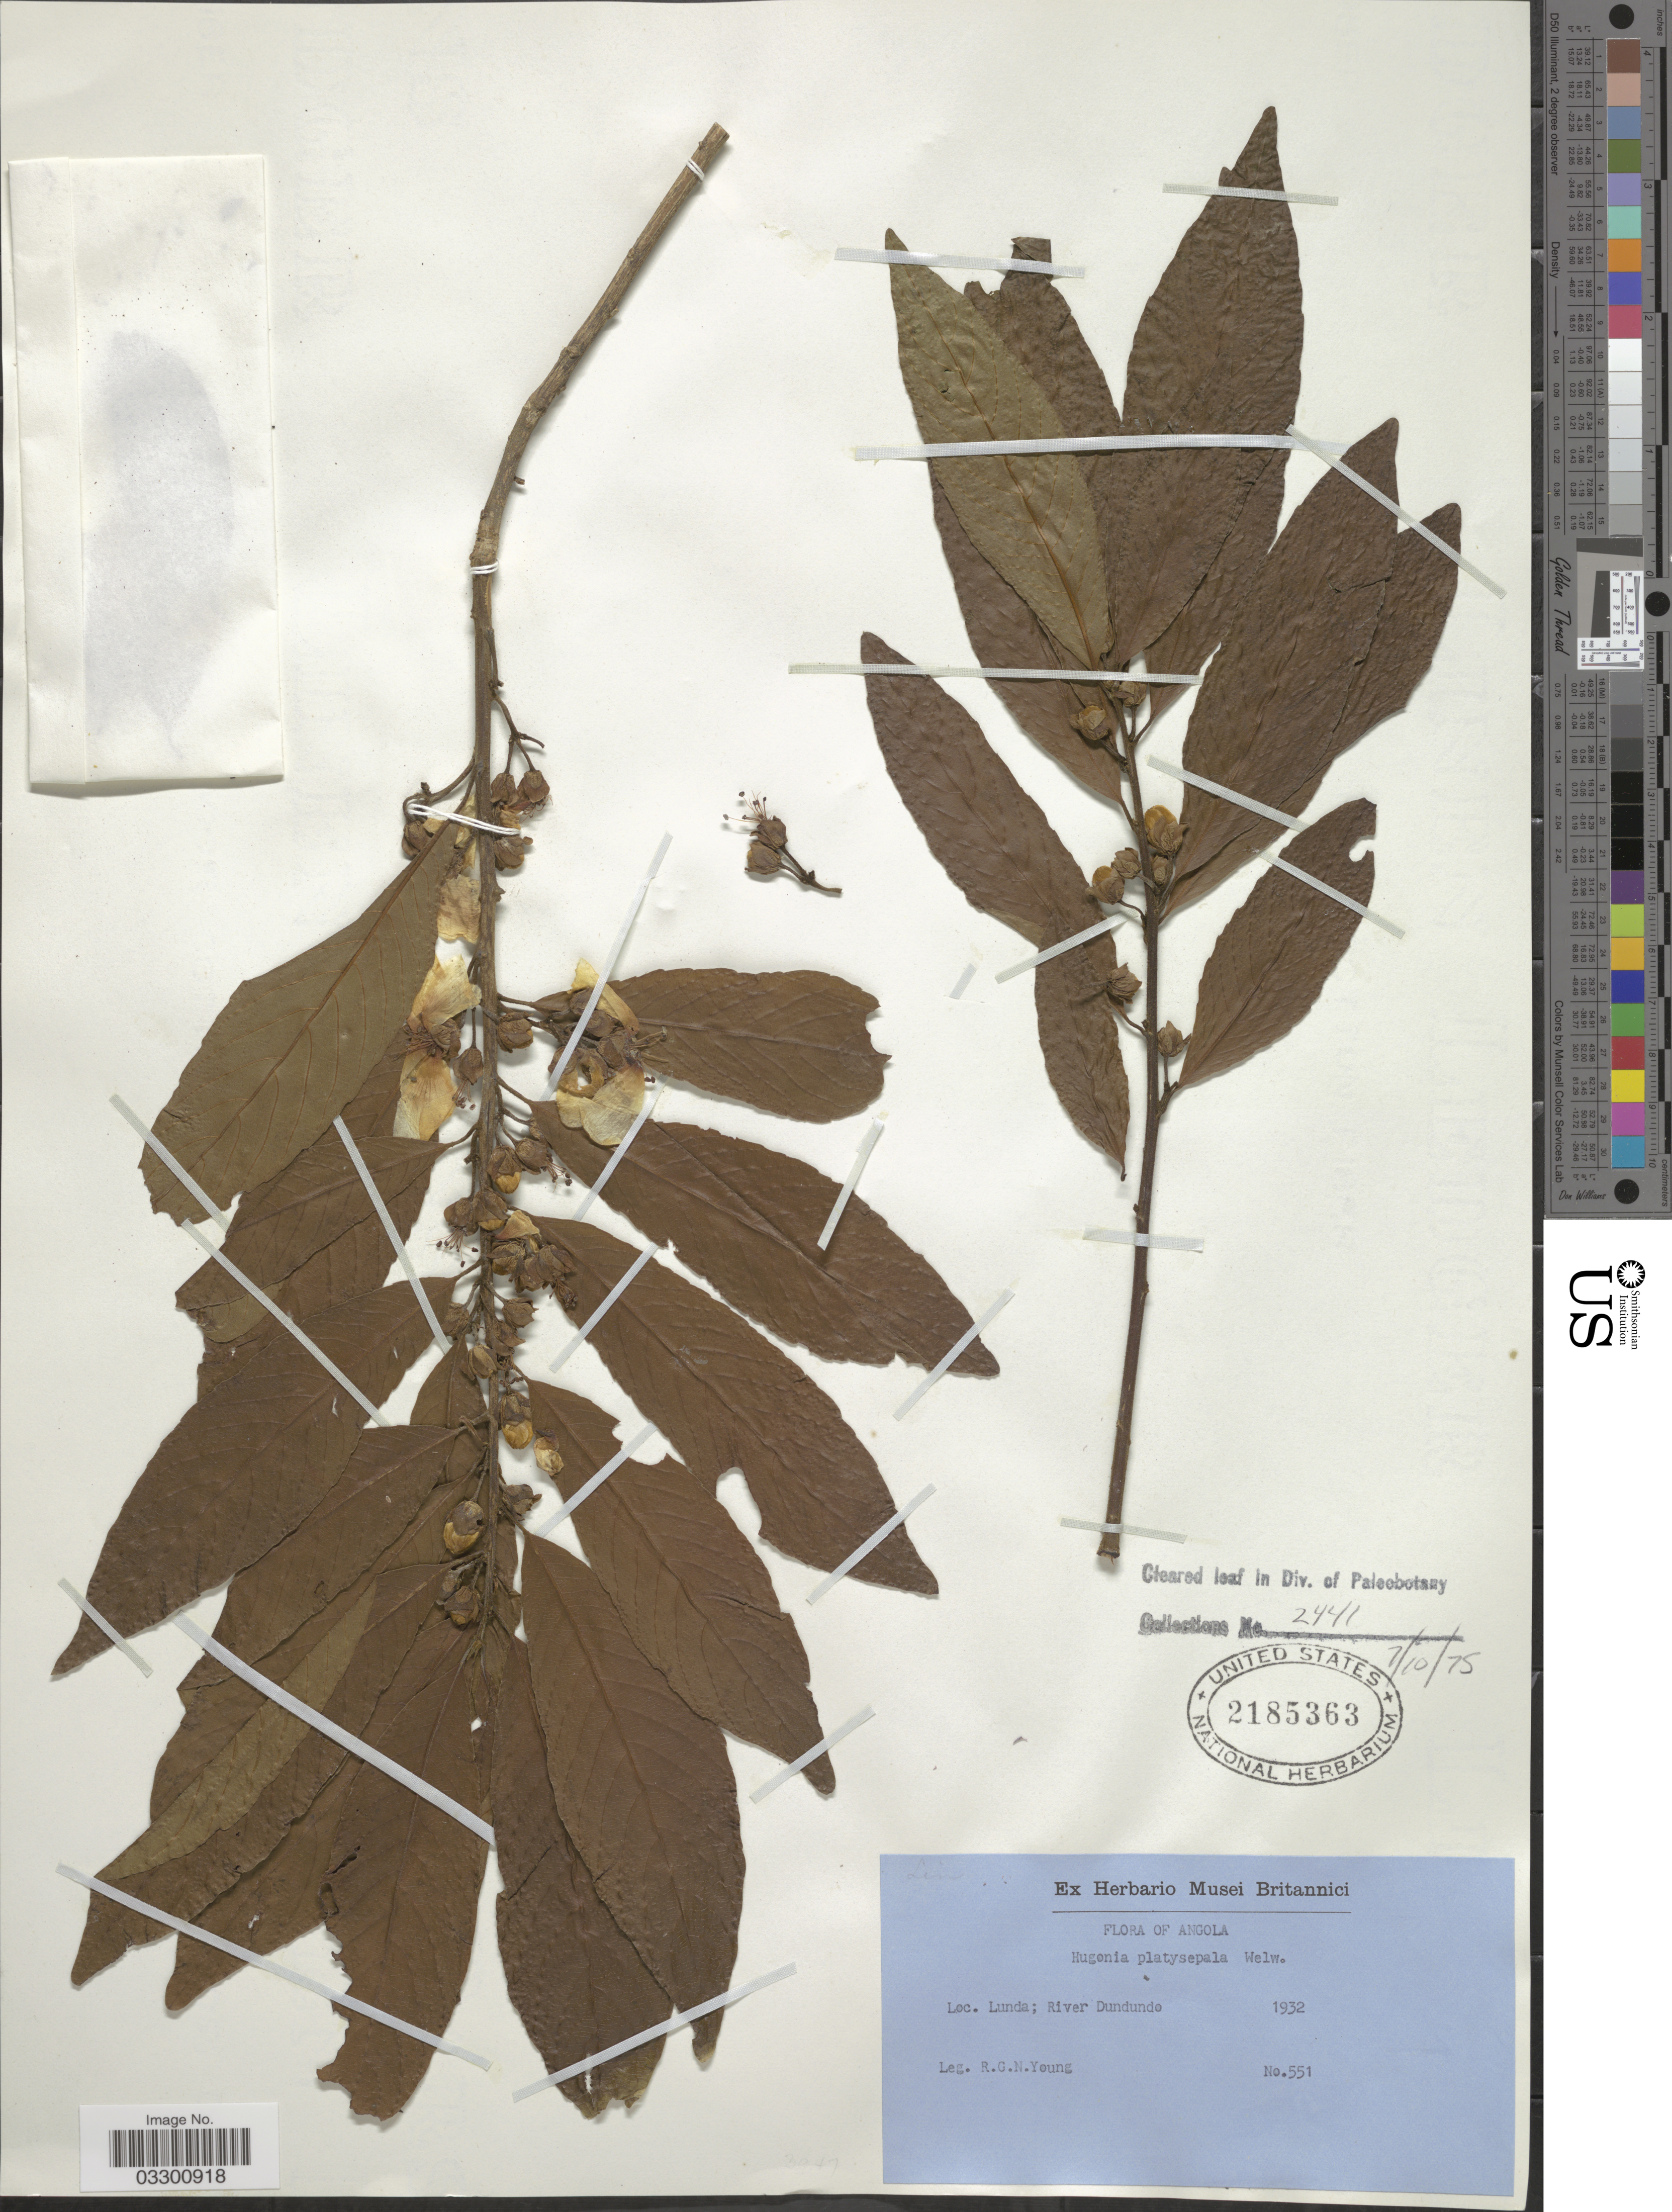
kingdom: Plantae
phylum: Tracheophyta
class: Magnoliopsida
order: Malpighiales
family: Linaceae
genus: Hugonia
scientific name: Hugonia platysepala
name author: Welw. ex Oliv.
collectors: R. Young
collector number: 551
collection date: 1932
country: Angola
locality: Lunda; River Dundunde.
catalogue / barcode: US 2185363